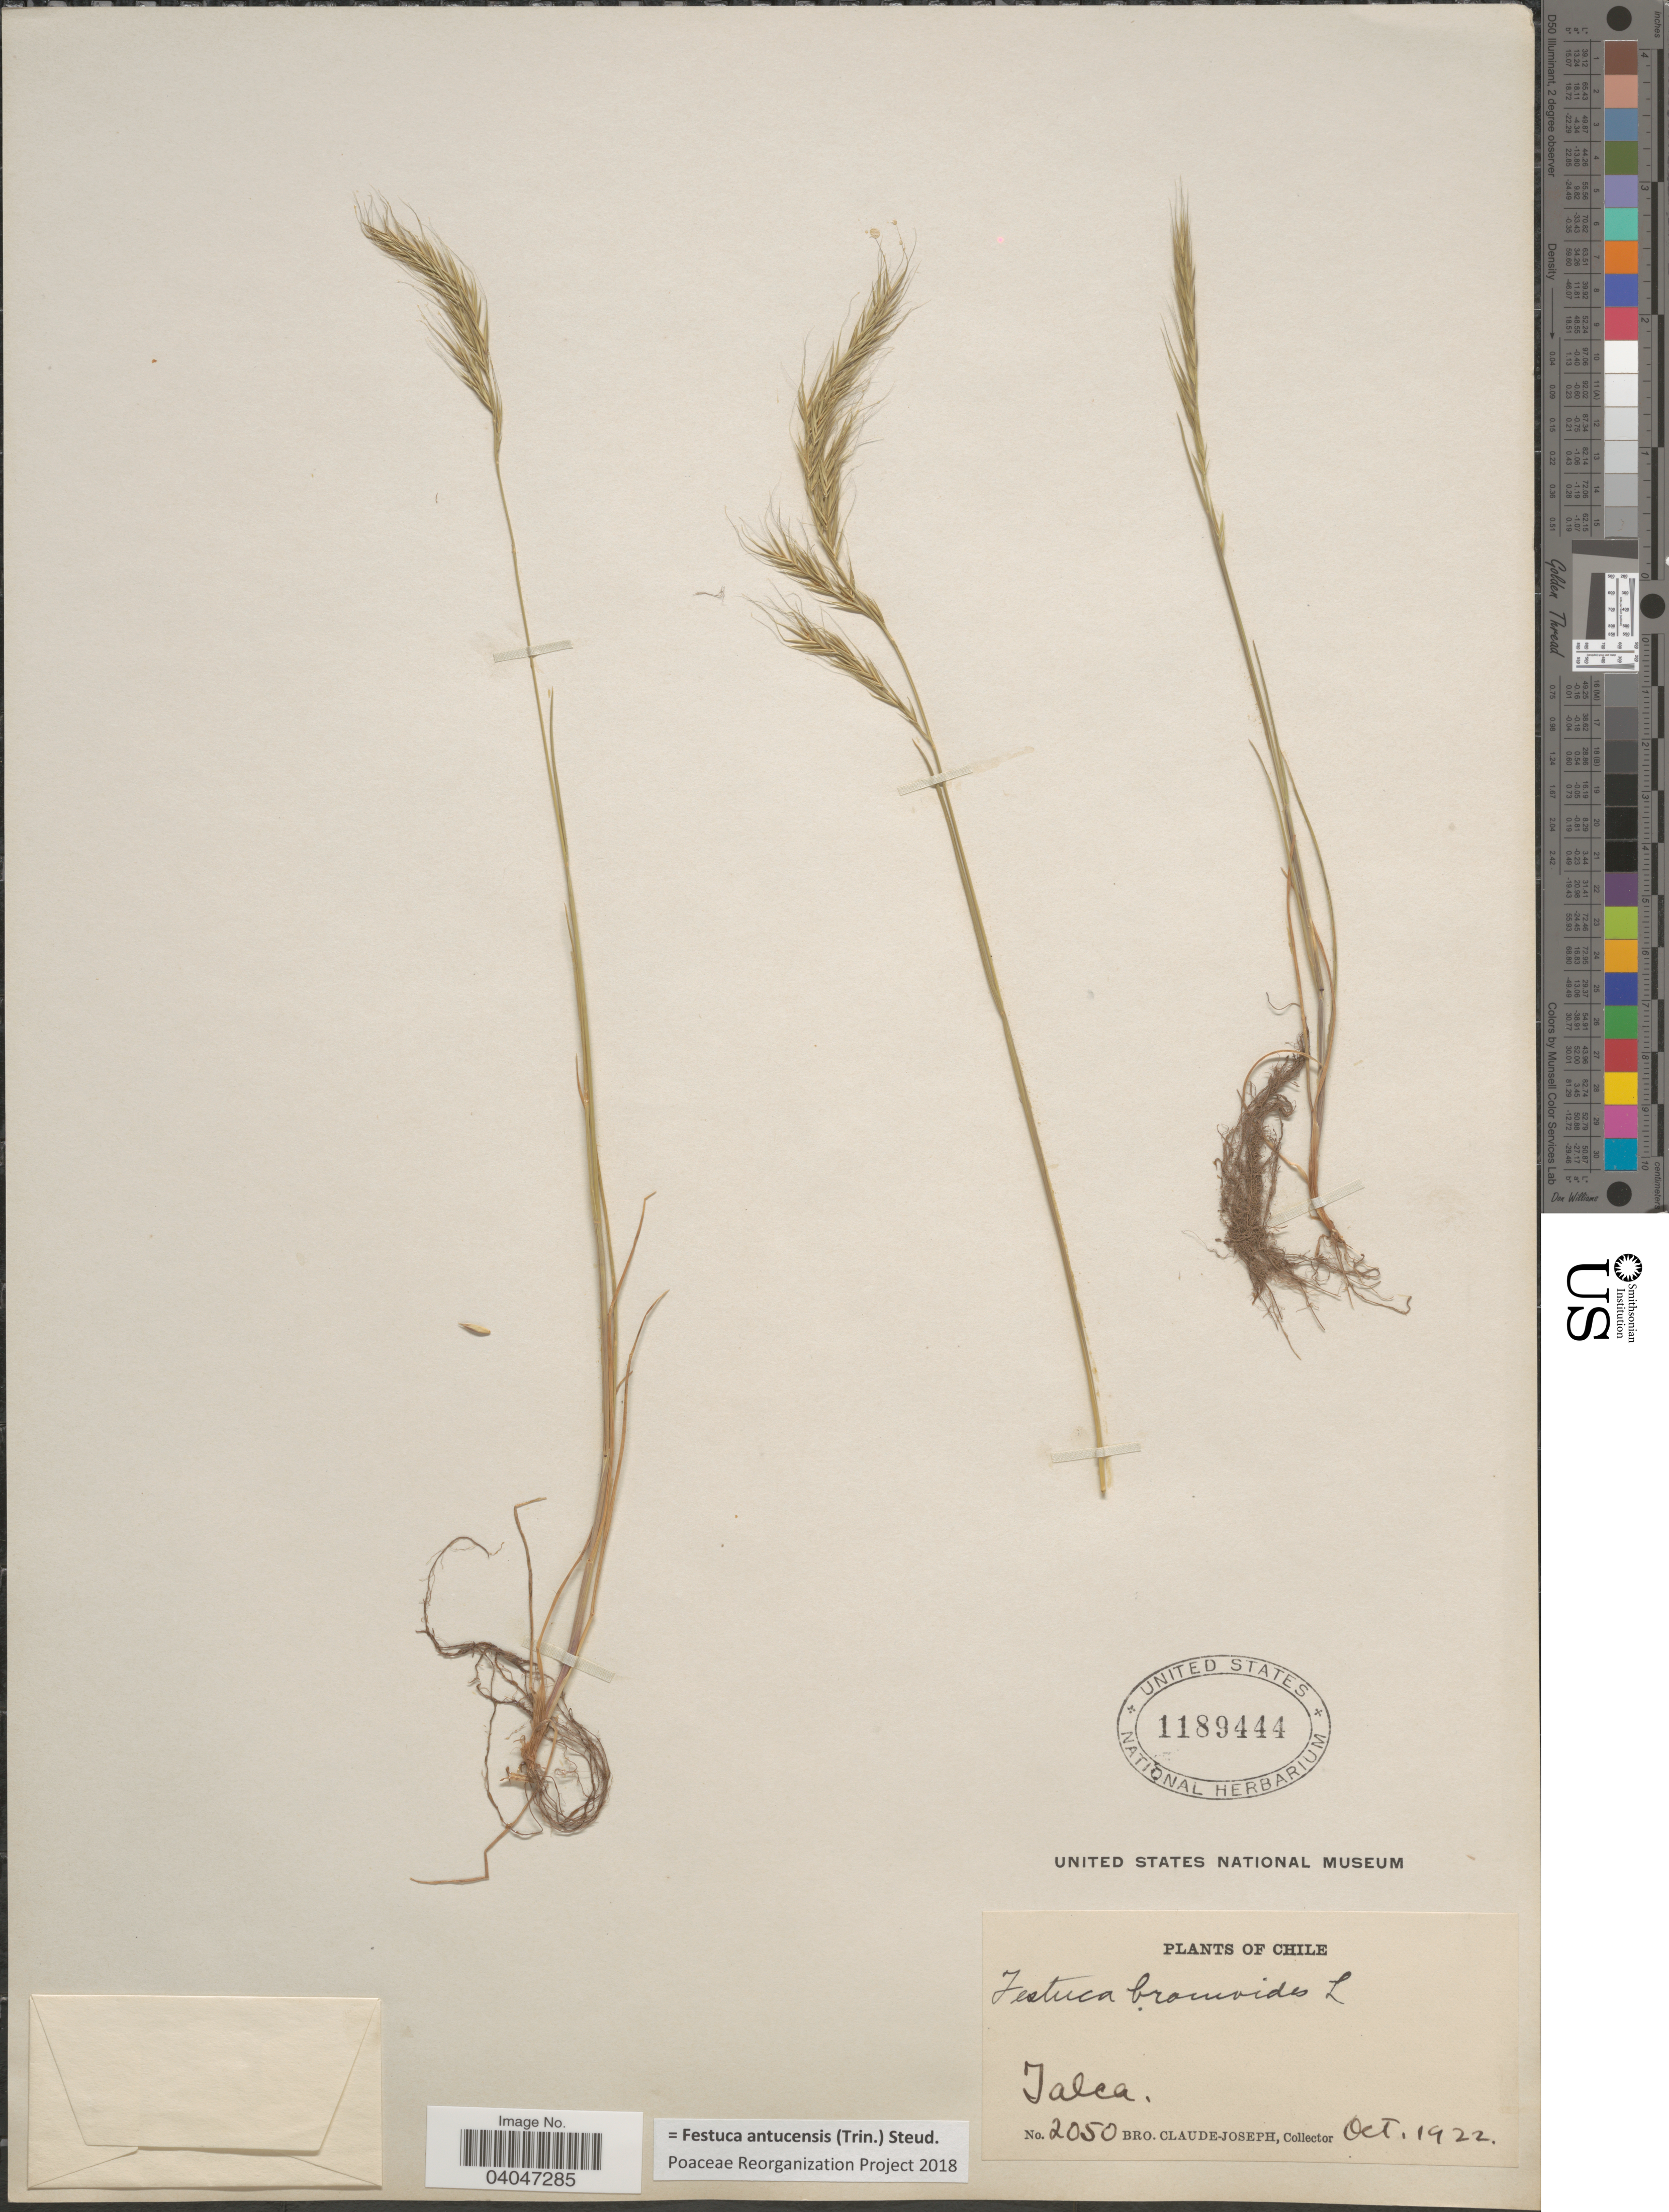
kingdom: Plantae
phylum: Tracheophyta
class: Liliopsida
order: Poales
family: Poaceae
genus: Festuca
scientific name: Festuca antucensis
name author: (Trin.) Steud.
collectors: Bro. Claude-Joseph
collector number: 2050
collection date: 1922-10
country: Chile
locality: Talca.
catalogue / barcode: US 1189444